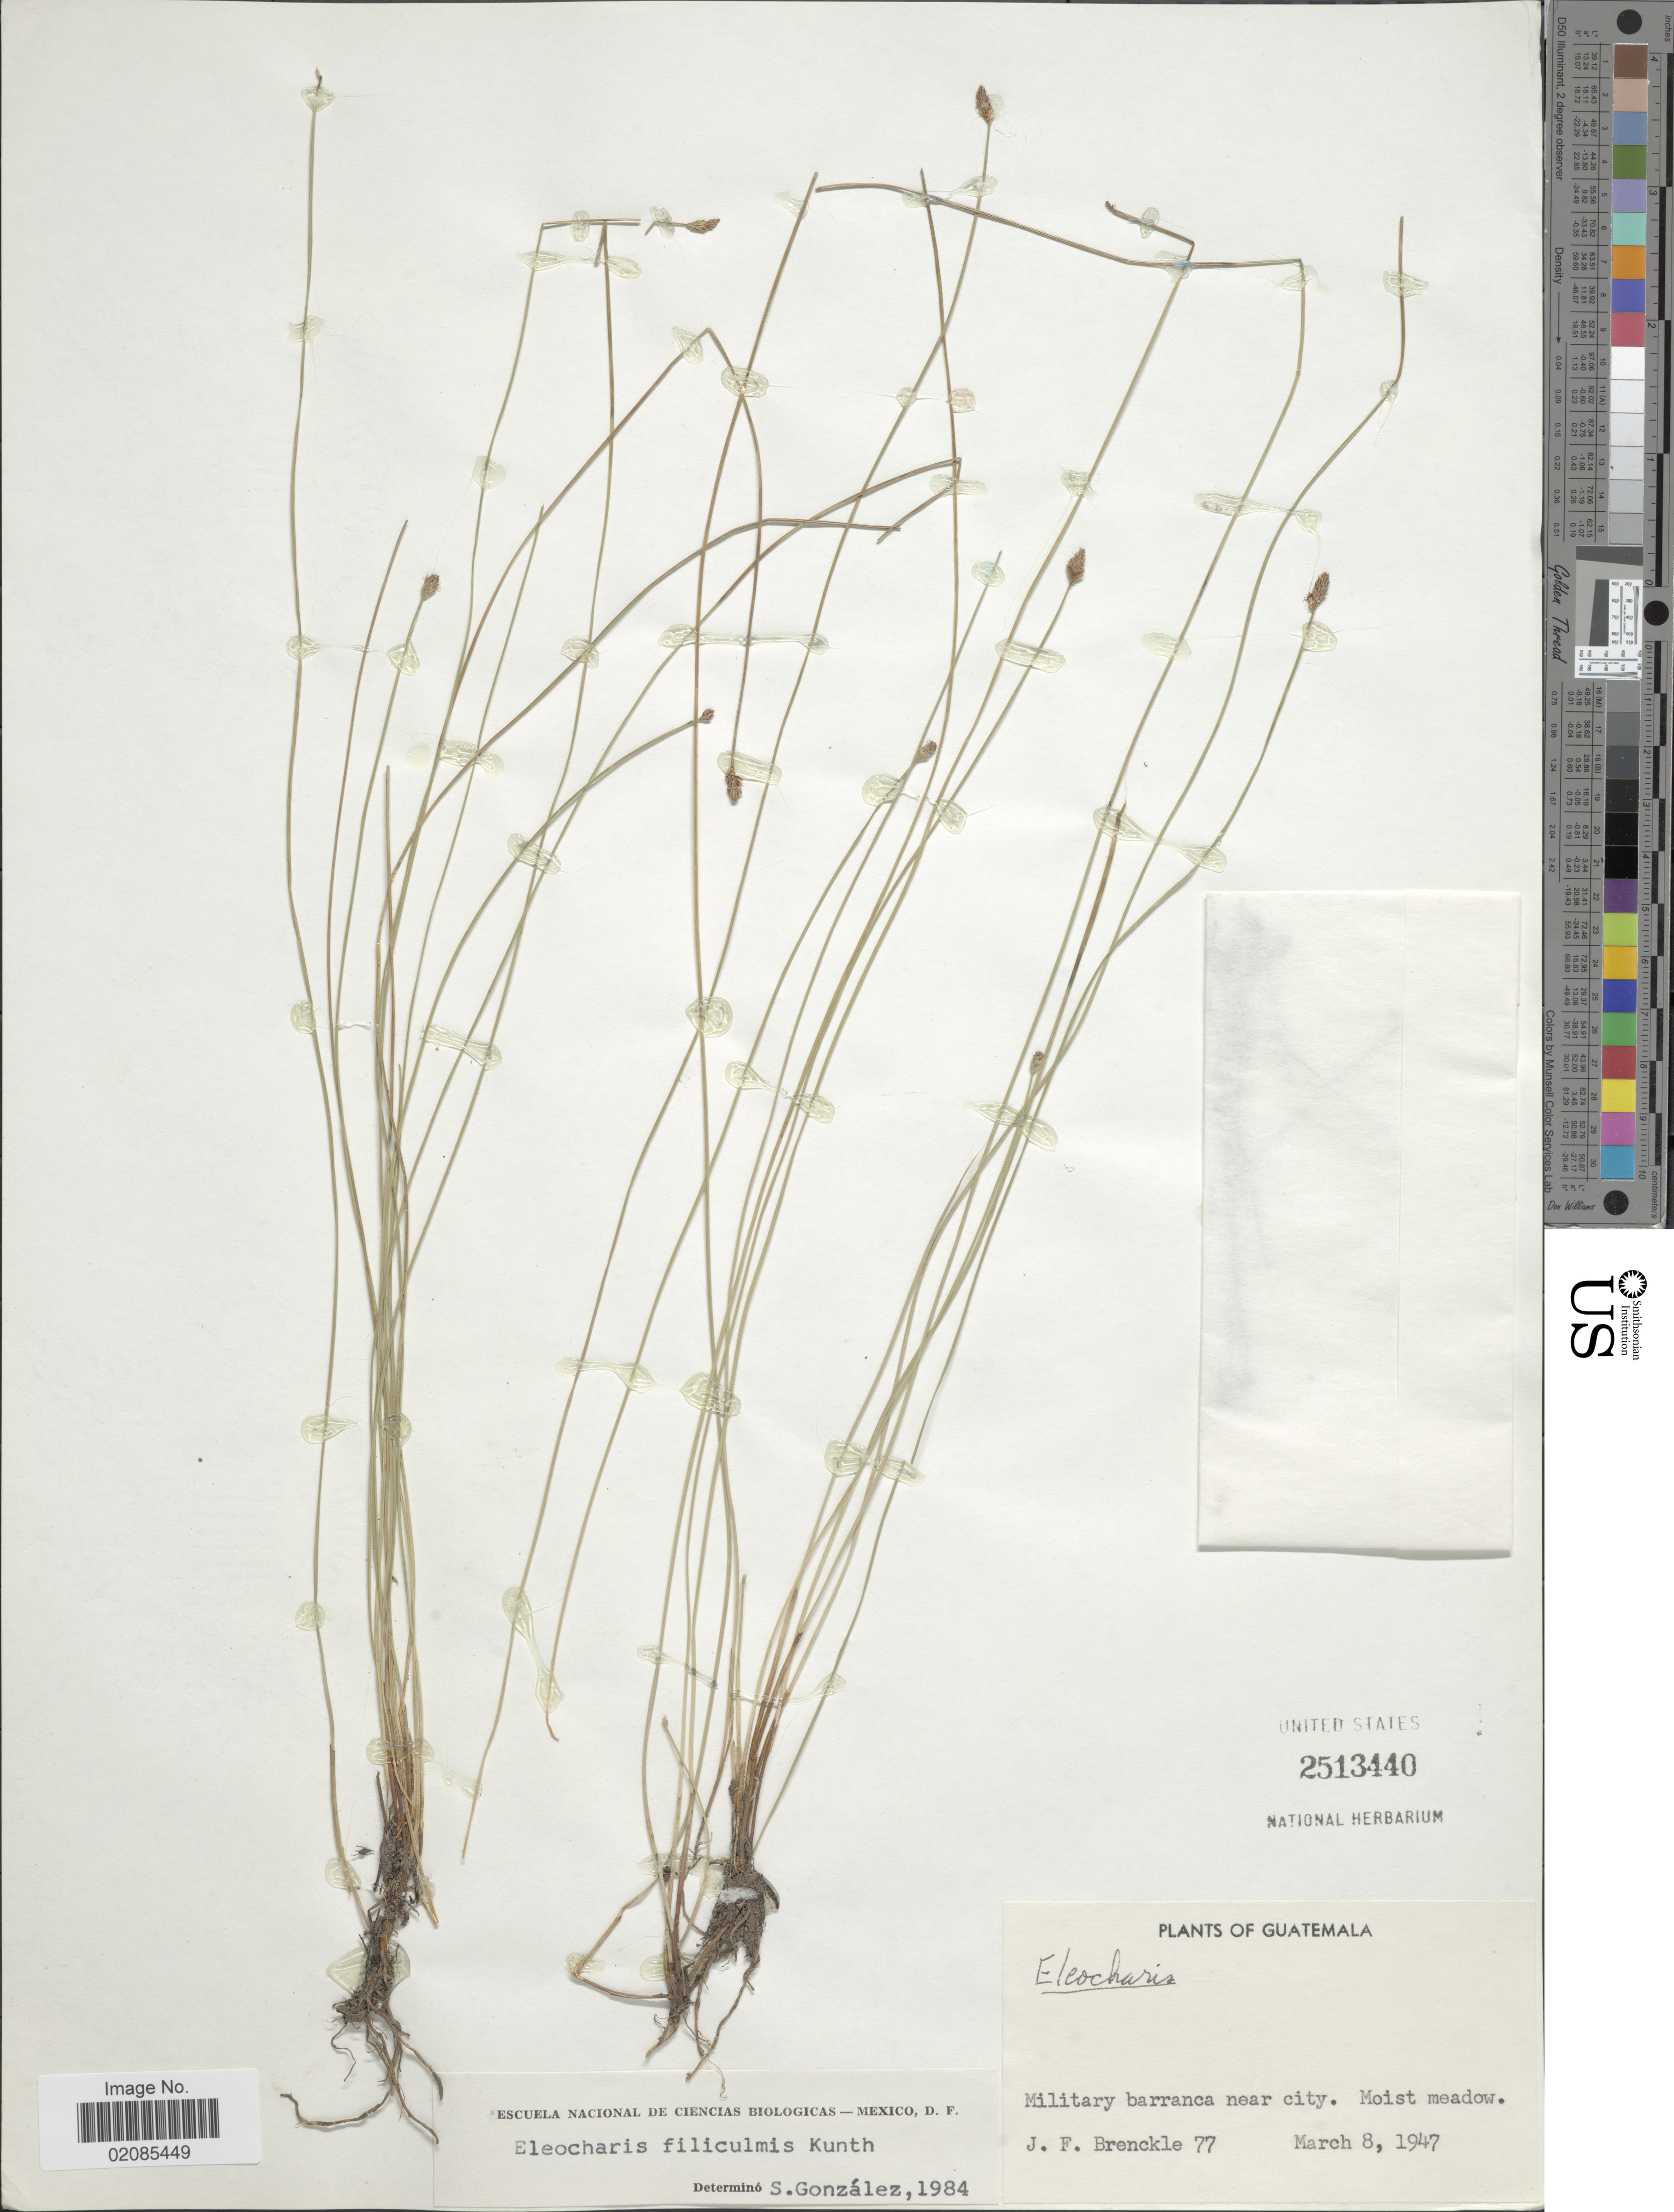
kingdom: Plantae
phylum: Tracheophyta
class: Liliopsida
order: Poales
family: Cyperaceae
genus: Eleocharis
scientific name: Eleocharis filiculmis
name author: Kunth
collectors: J. Brenckle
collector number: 77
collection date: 1947-03-08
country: Guatemala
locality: Military barranca near city, moist meadow.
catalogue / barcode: US 2513440